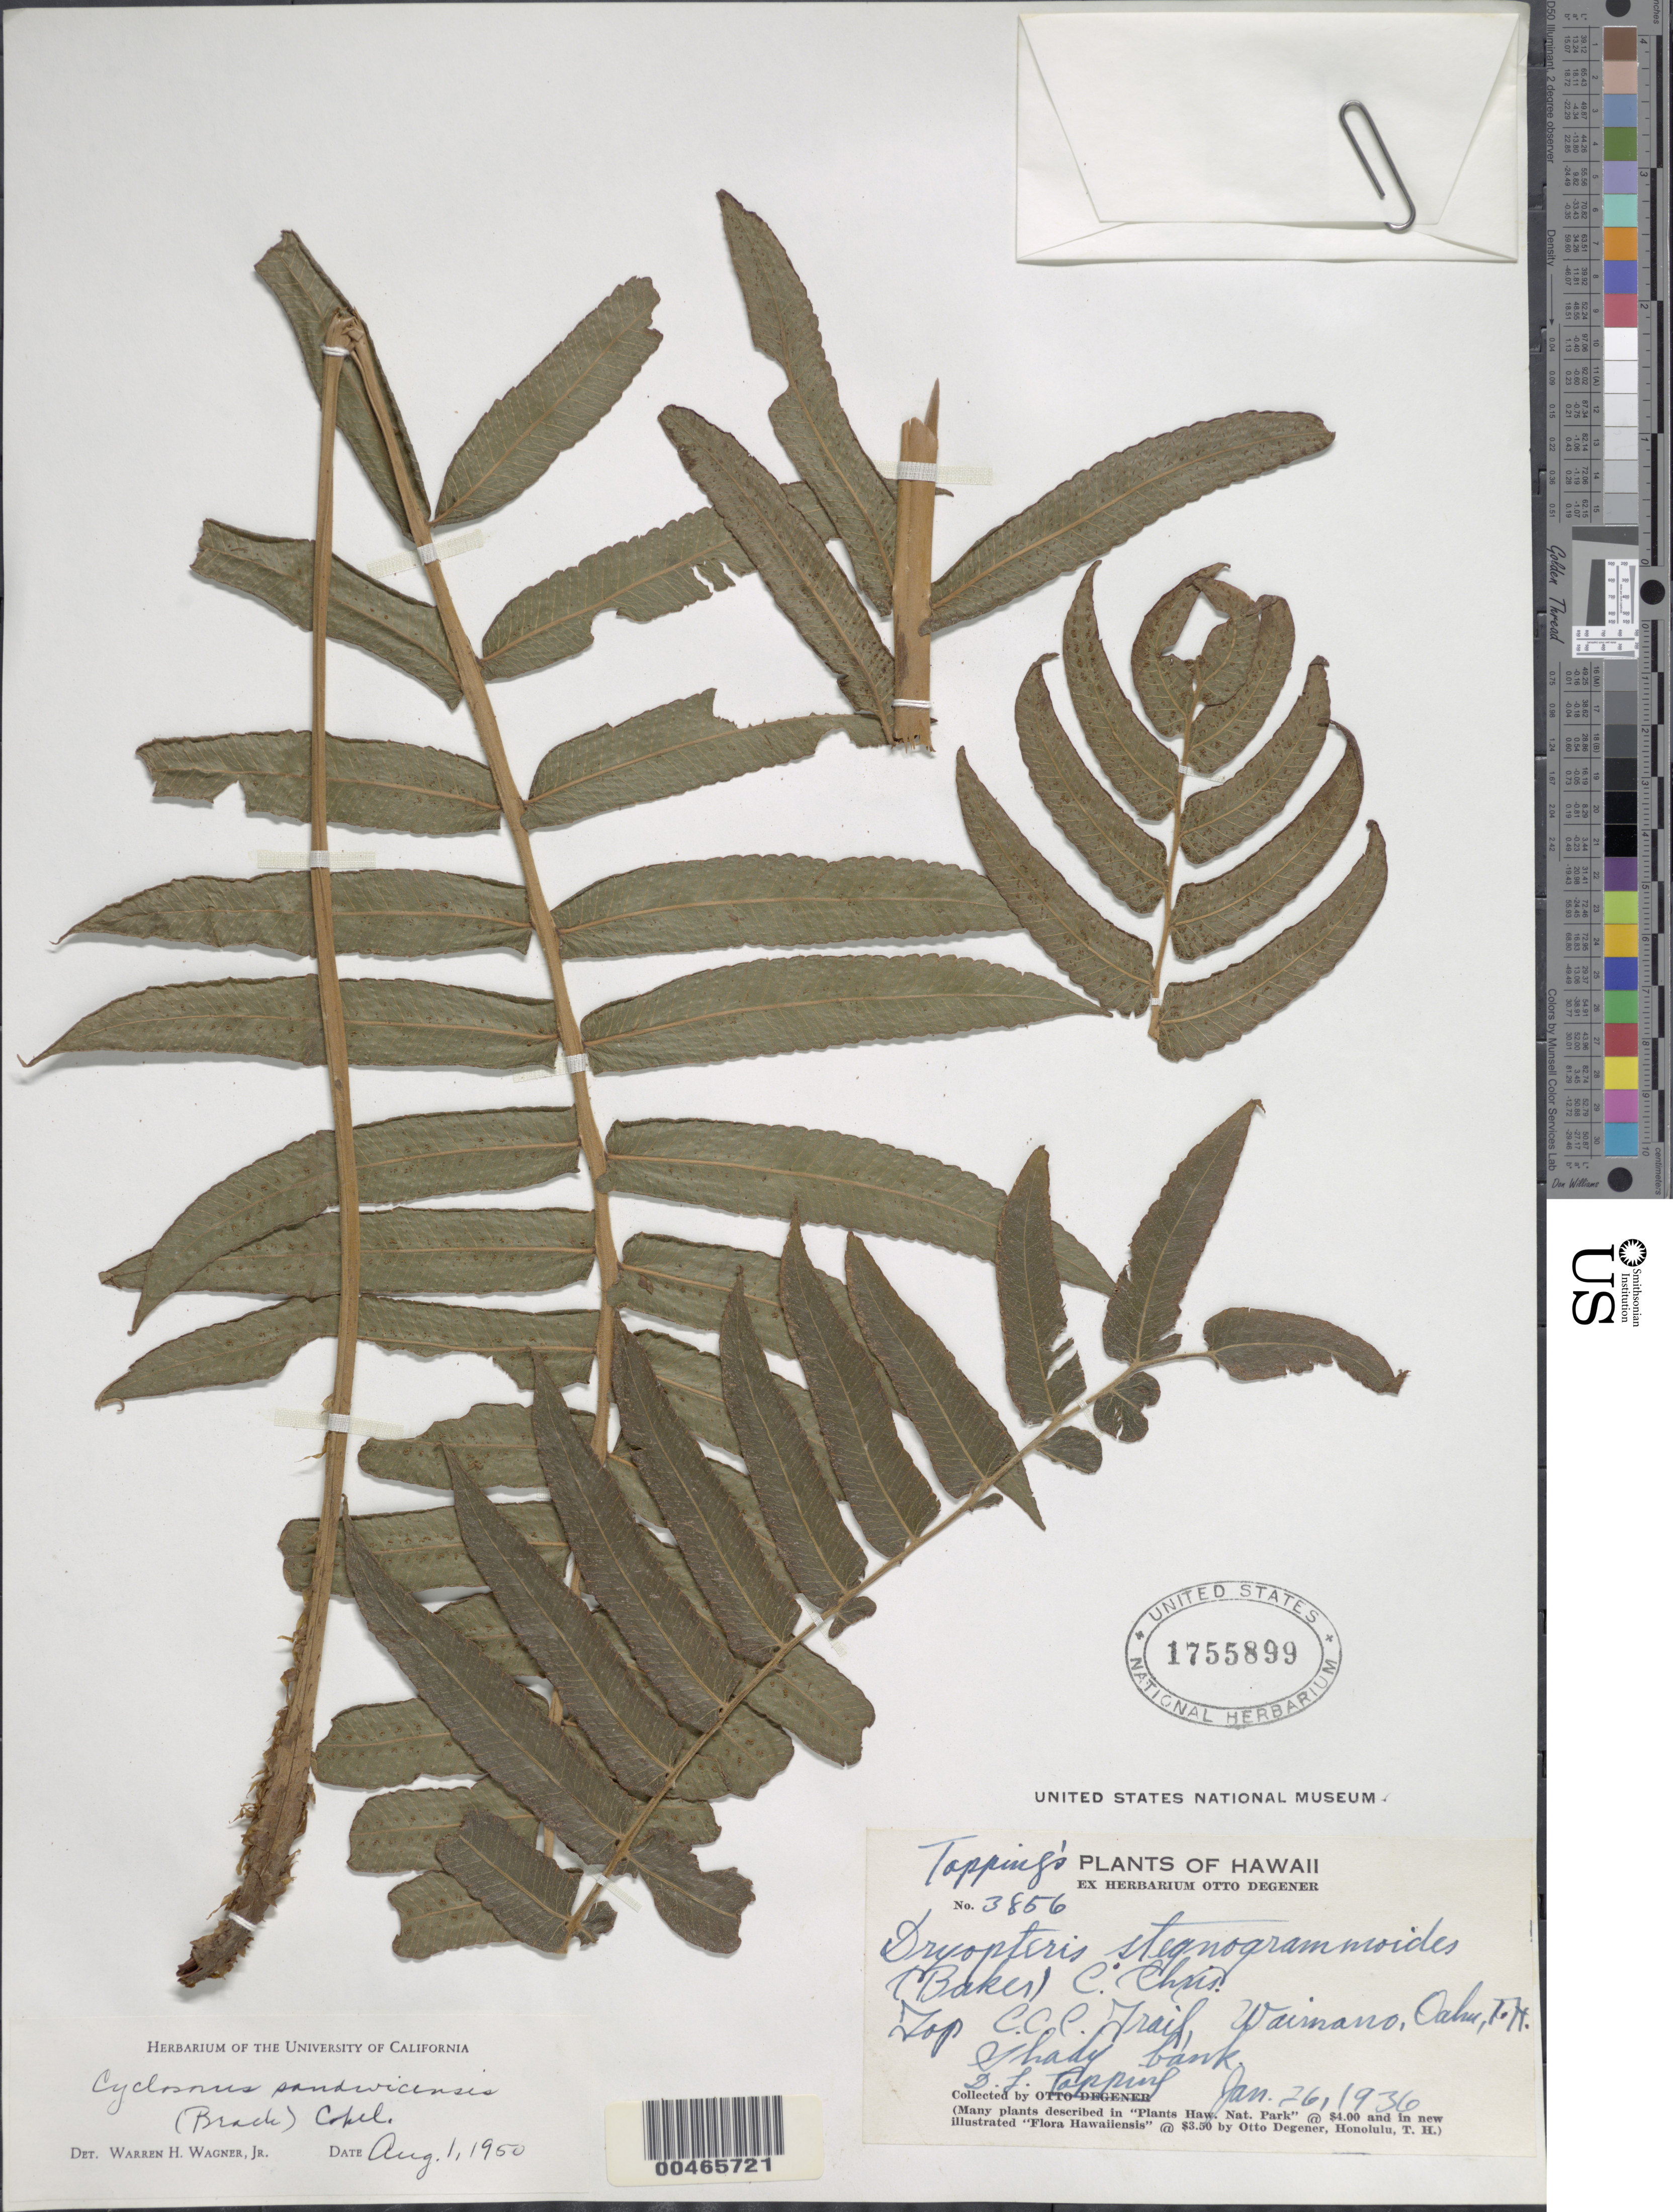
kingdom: Plantae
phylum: Tracheophyta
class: Polypodiopsida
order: Polypodiales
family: Thelypteridaceae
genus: Cyclosorus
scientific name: Cyclosorus sandwicensis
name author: Copel.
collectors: D. L. Topping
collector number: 3856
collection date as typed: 26 Jan 1936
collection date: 1936-01-26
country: United States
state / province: Hawaii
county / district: Honolulu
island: Oahu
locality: Top C.C.C. Trail, Waimano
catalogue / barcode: US 1755899